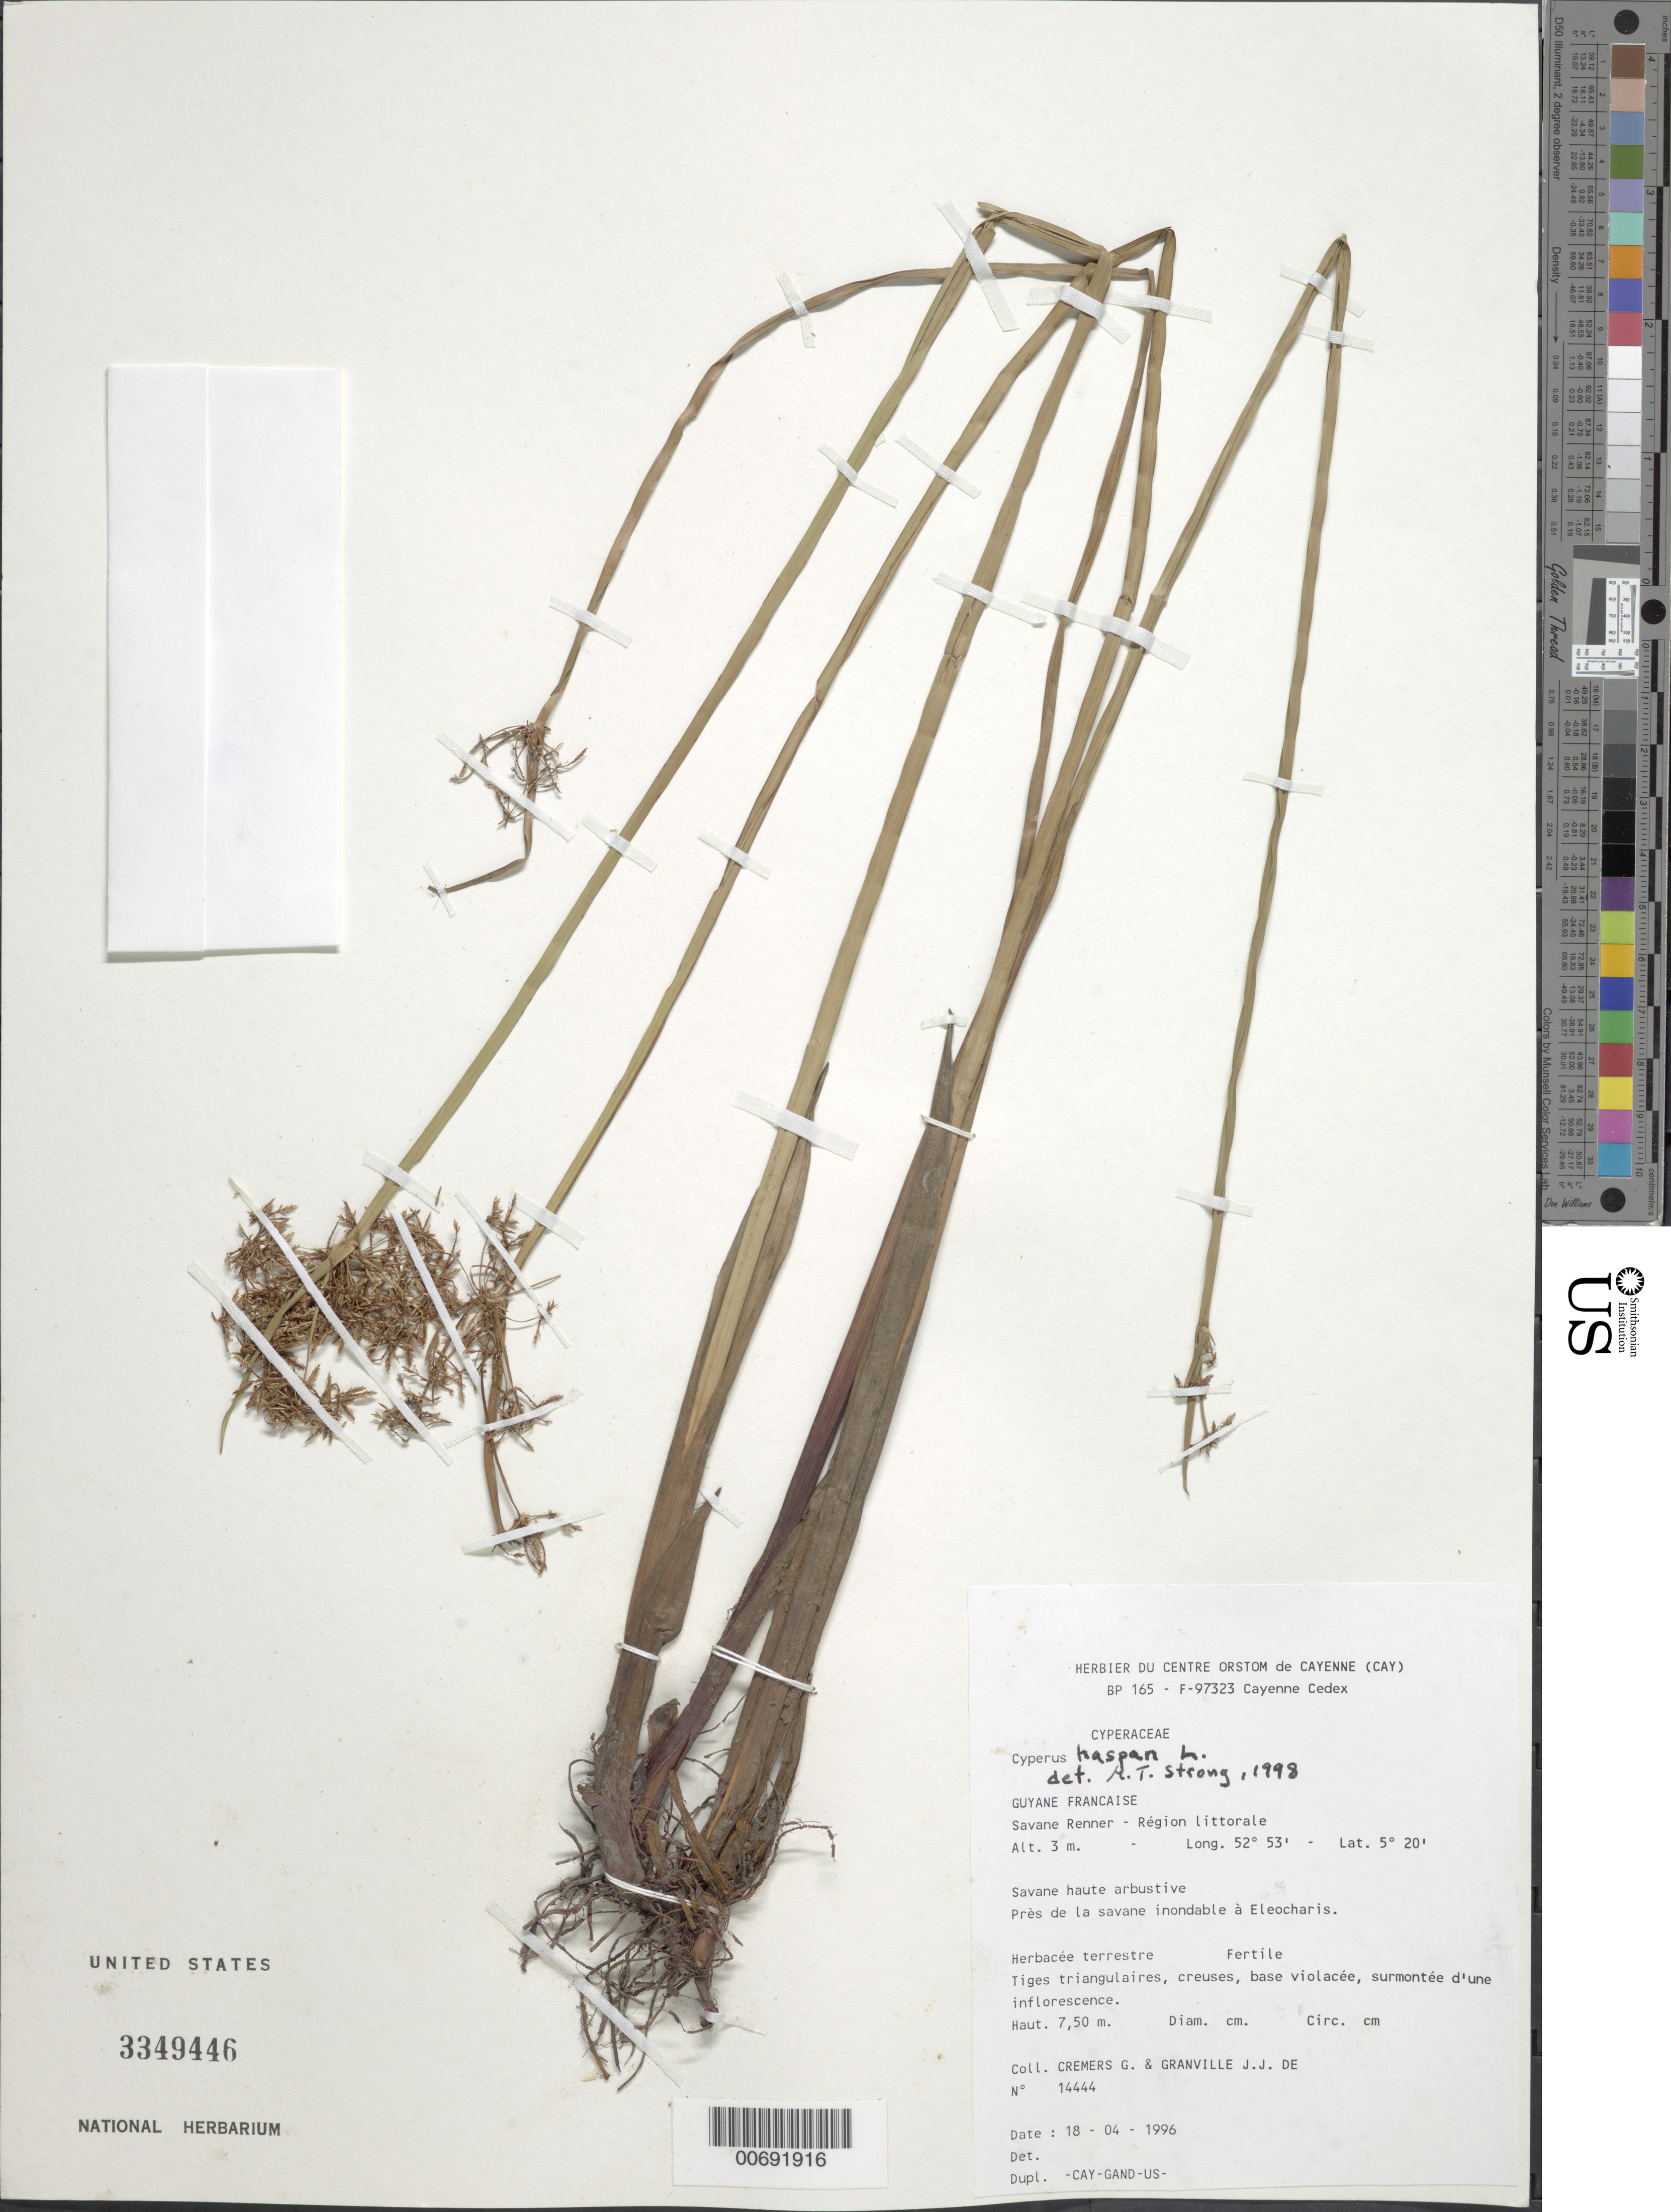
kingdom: Plantae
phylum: Tracheophyta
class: Liliopsida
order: Poales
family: Cyperaceae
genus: Cyperus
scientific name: Cyperus haspan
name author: L.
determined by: Strong, M. T., (US), Smithsonian Institution - National Museum of Natural History (UNITED STATES)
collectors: G. Cremers & J.-J. de Granville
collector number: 14444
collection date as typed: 18-Apr-96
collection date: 1996-04-18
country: French Guiana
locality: Savane Renner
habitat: Savane haute arbustive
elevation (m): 3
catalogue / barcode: US 3349446